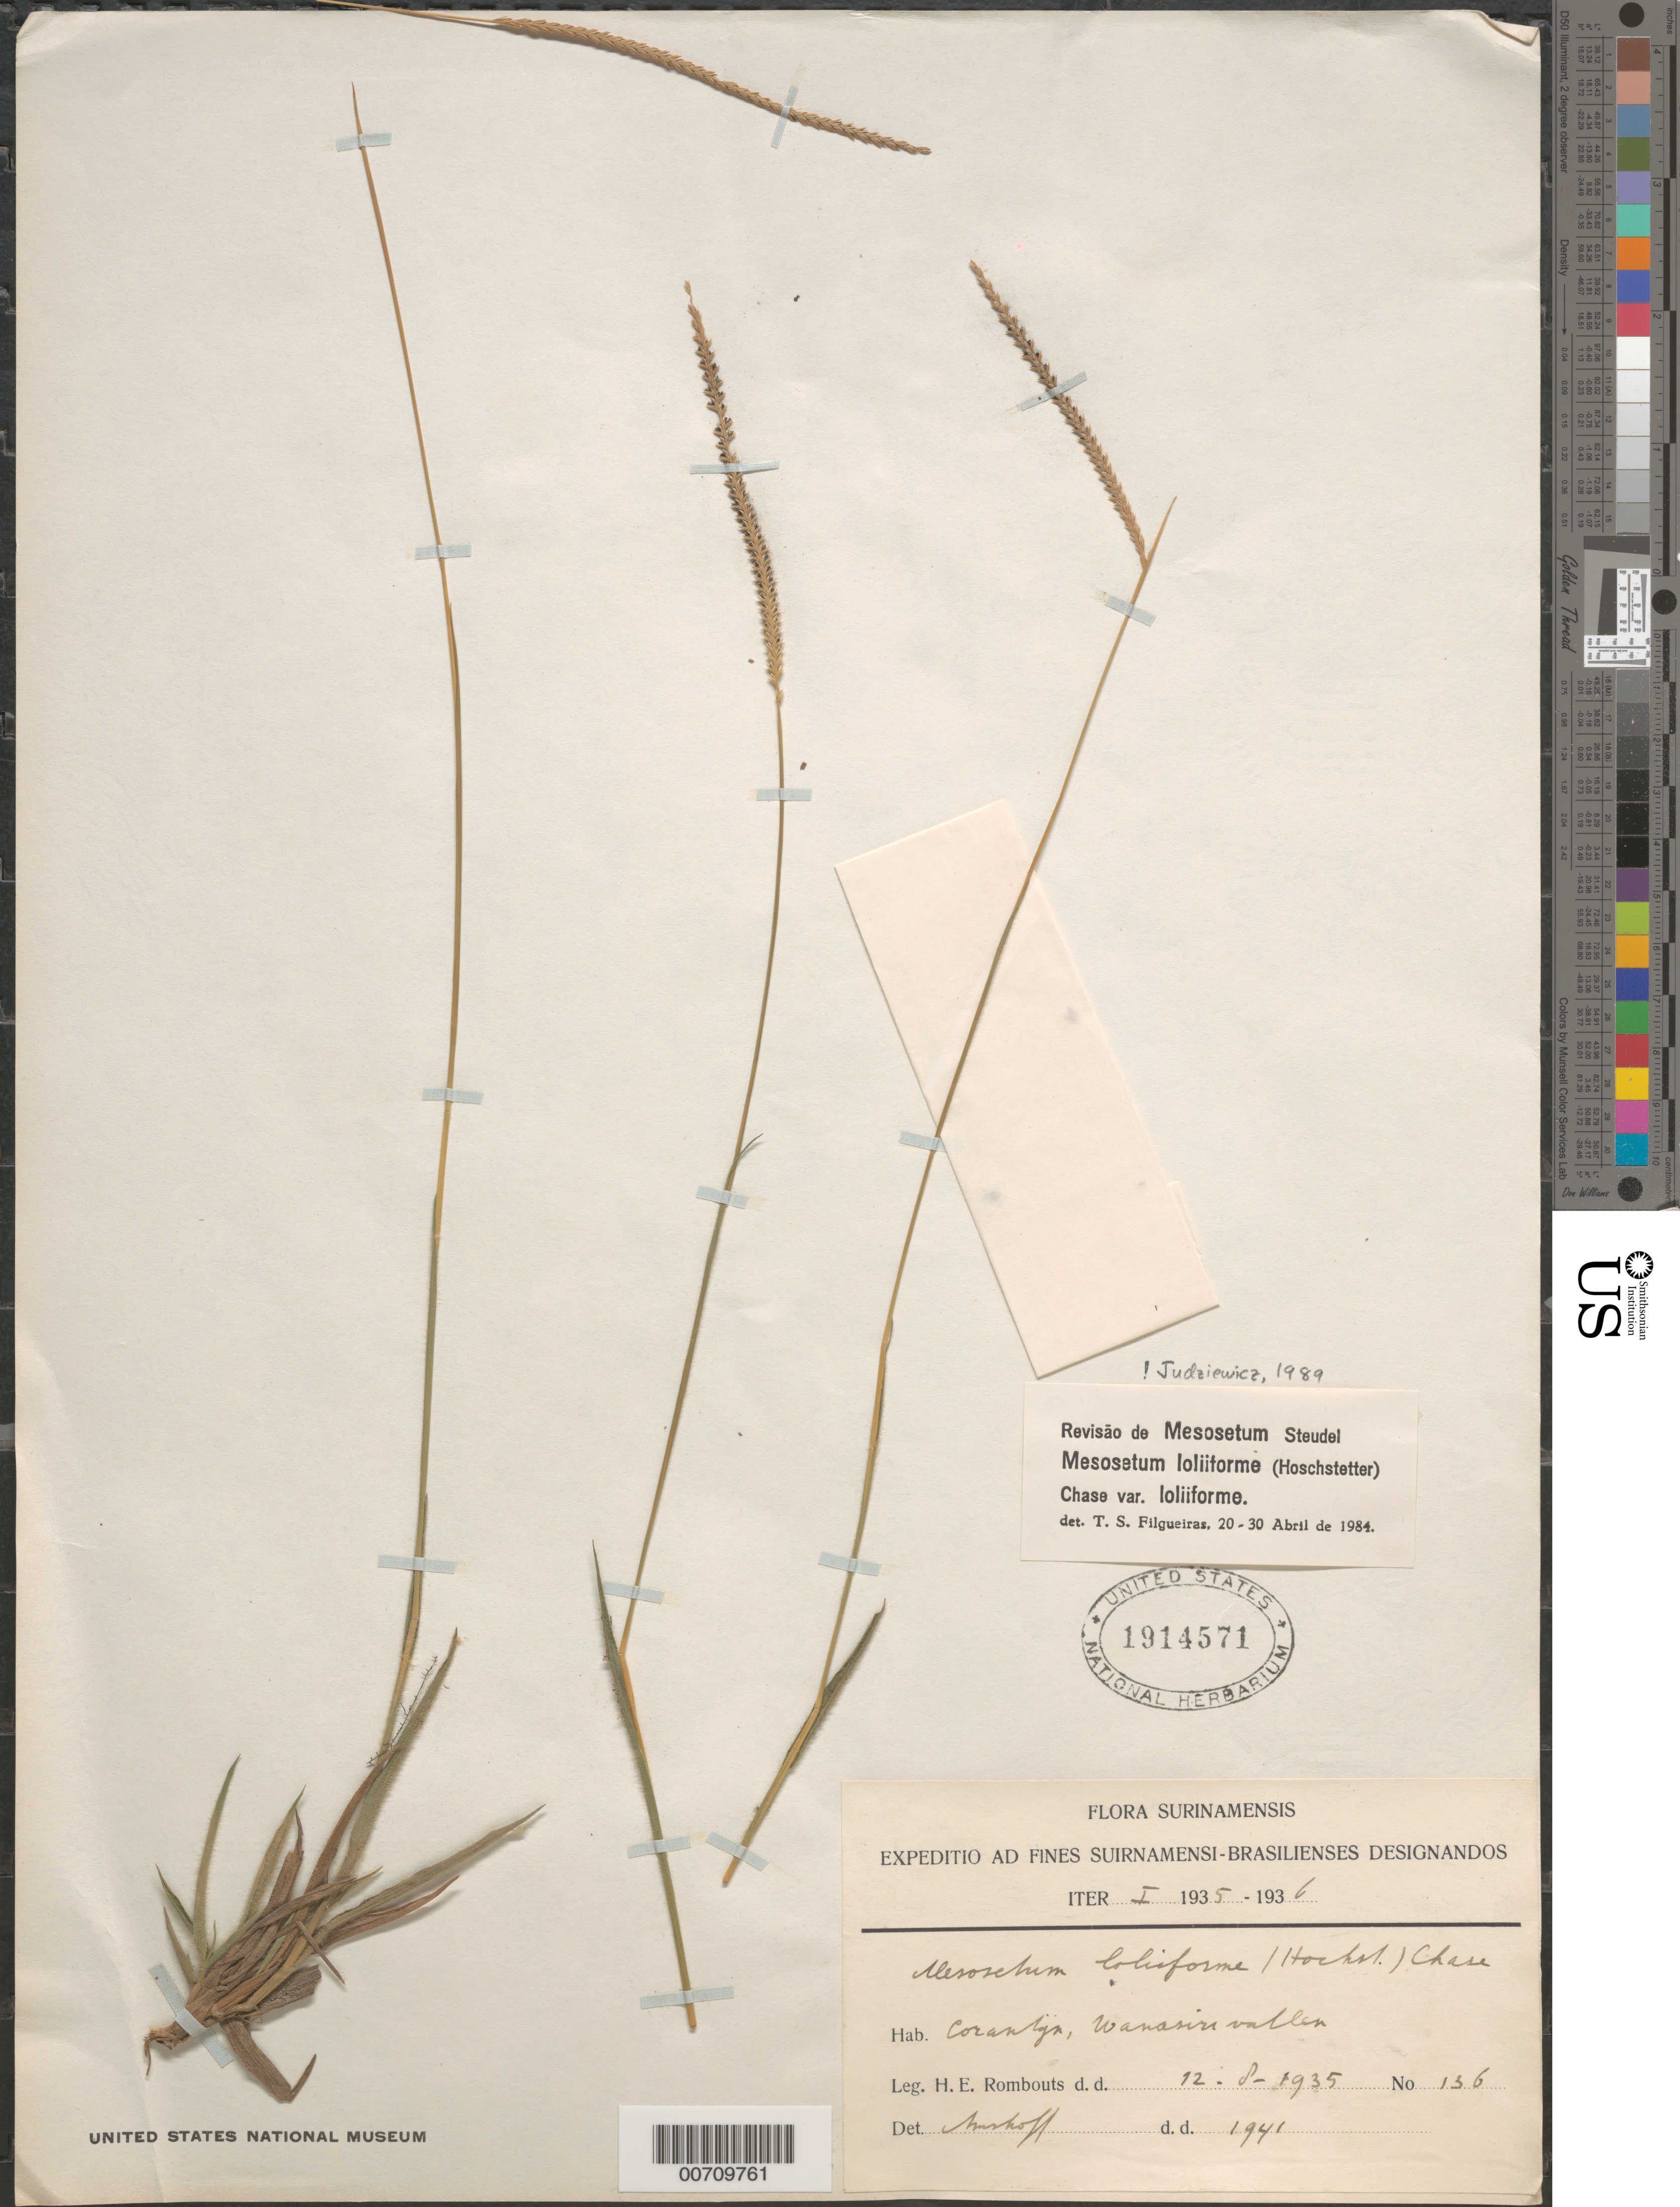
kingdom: Plantae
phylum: Tracheophyta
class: Liliopsida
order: Poales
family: Poaceae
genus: Mesosetum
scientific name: Mesosetum loliiforme var. loliiforme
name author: (Hochst. ex Steud.) Chase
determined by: Judziewicz, E. J.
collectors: H. Rombouts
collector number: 136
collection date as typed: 12-Aug-35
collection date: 1935-08-12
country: Suriname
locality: Courantyne R., Wanasiri Vallen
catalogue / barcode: US 1914571